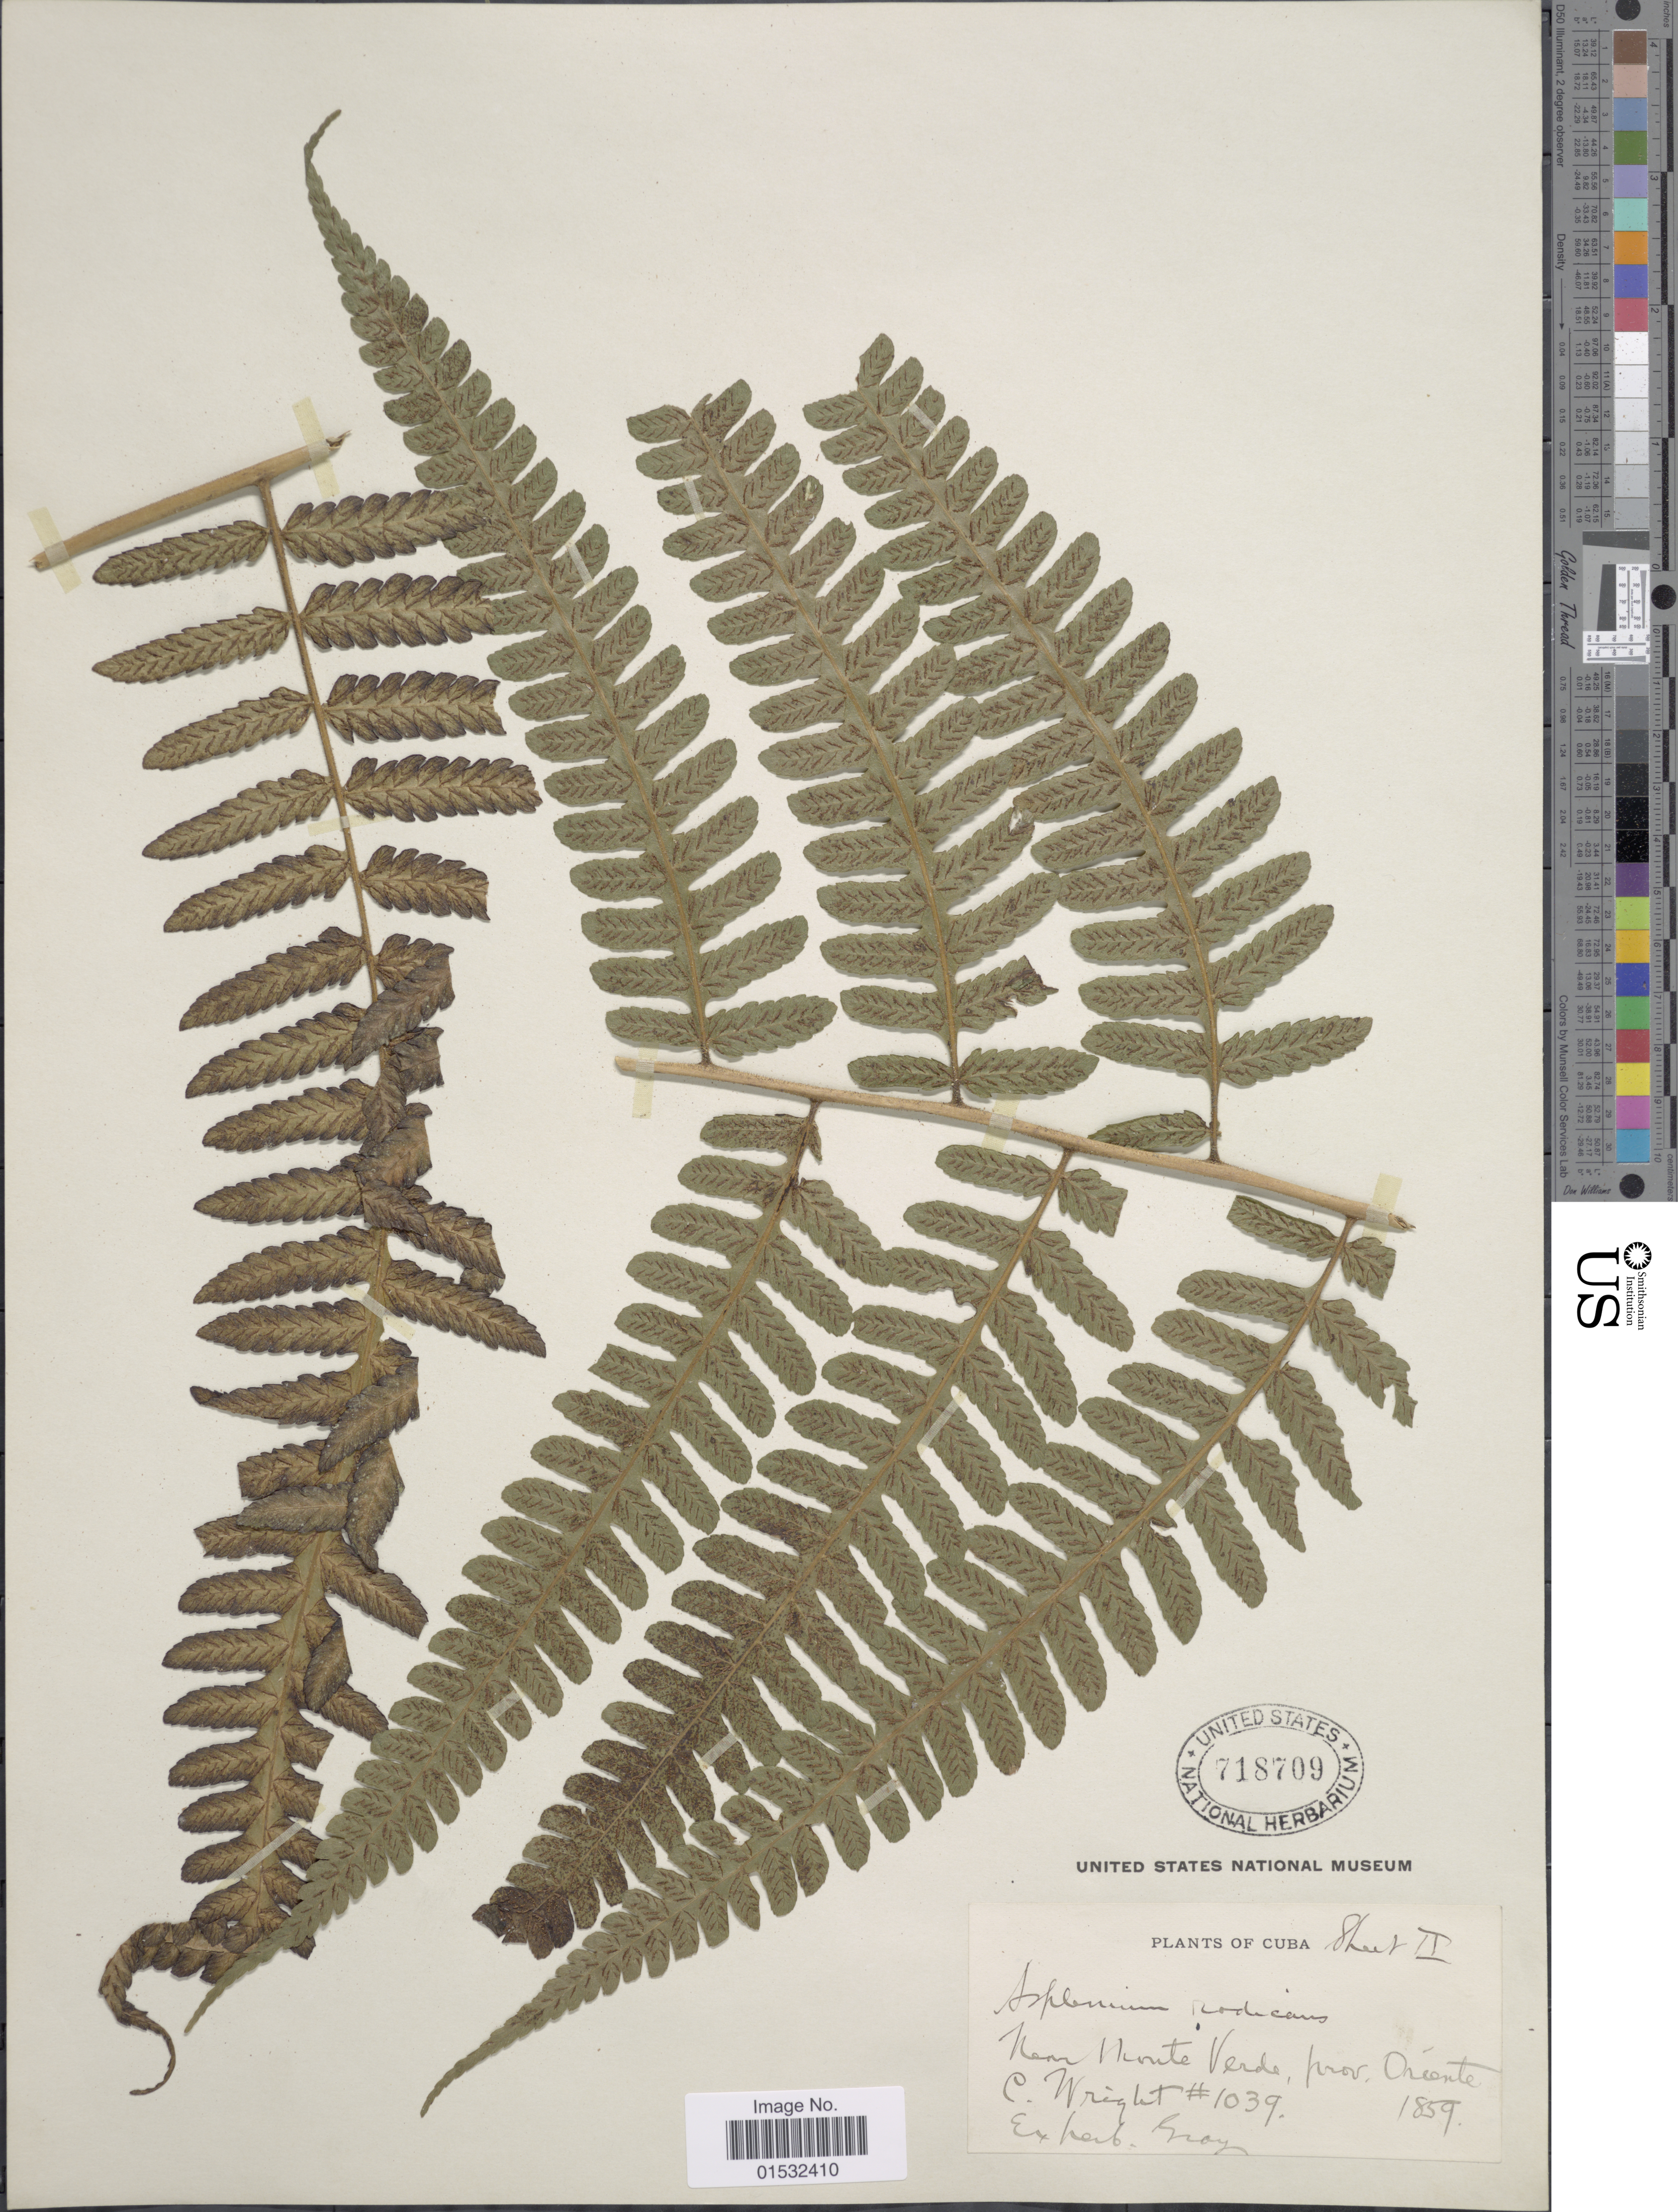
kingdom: Plantae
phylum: Tracheophyta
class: Polypodiopsida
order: Polypodiales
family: Athyriaceae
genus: Diplazium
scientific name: Diplazium striatum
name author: (L.) C. Presl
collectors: C. Wright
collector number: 1039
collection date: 1859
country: Cuba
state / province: Oriente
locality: Near Monte Verde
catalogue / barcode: US 718709